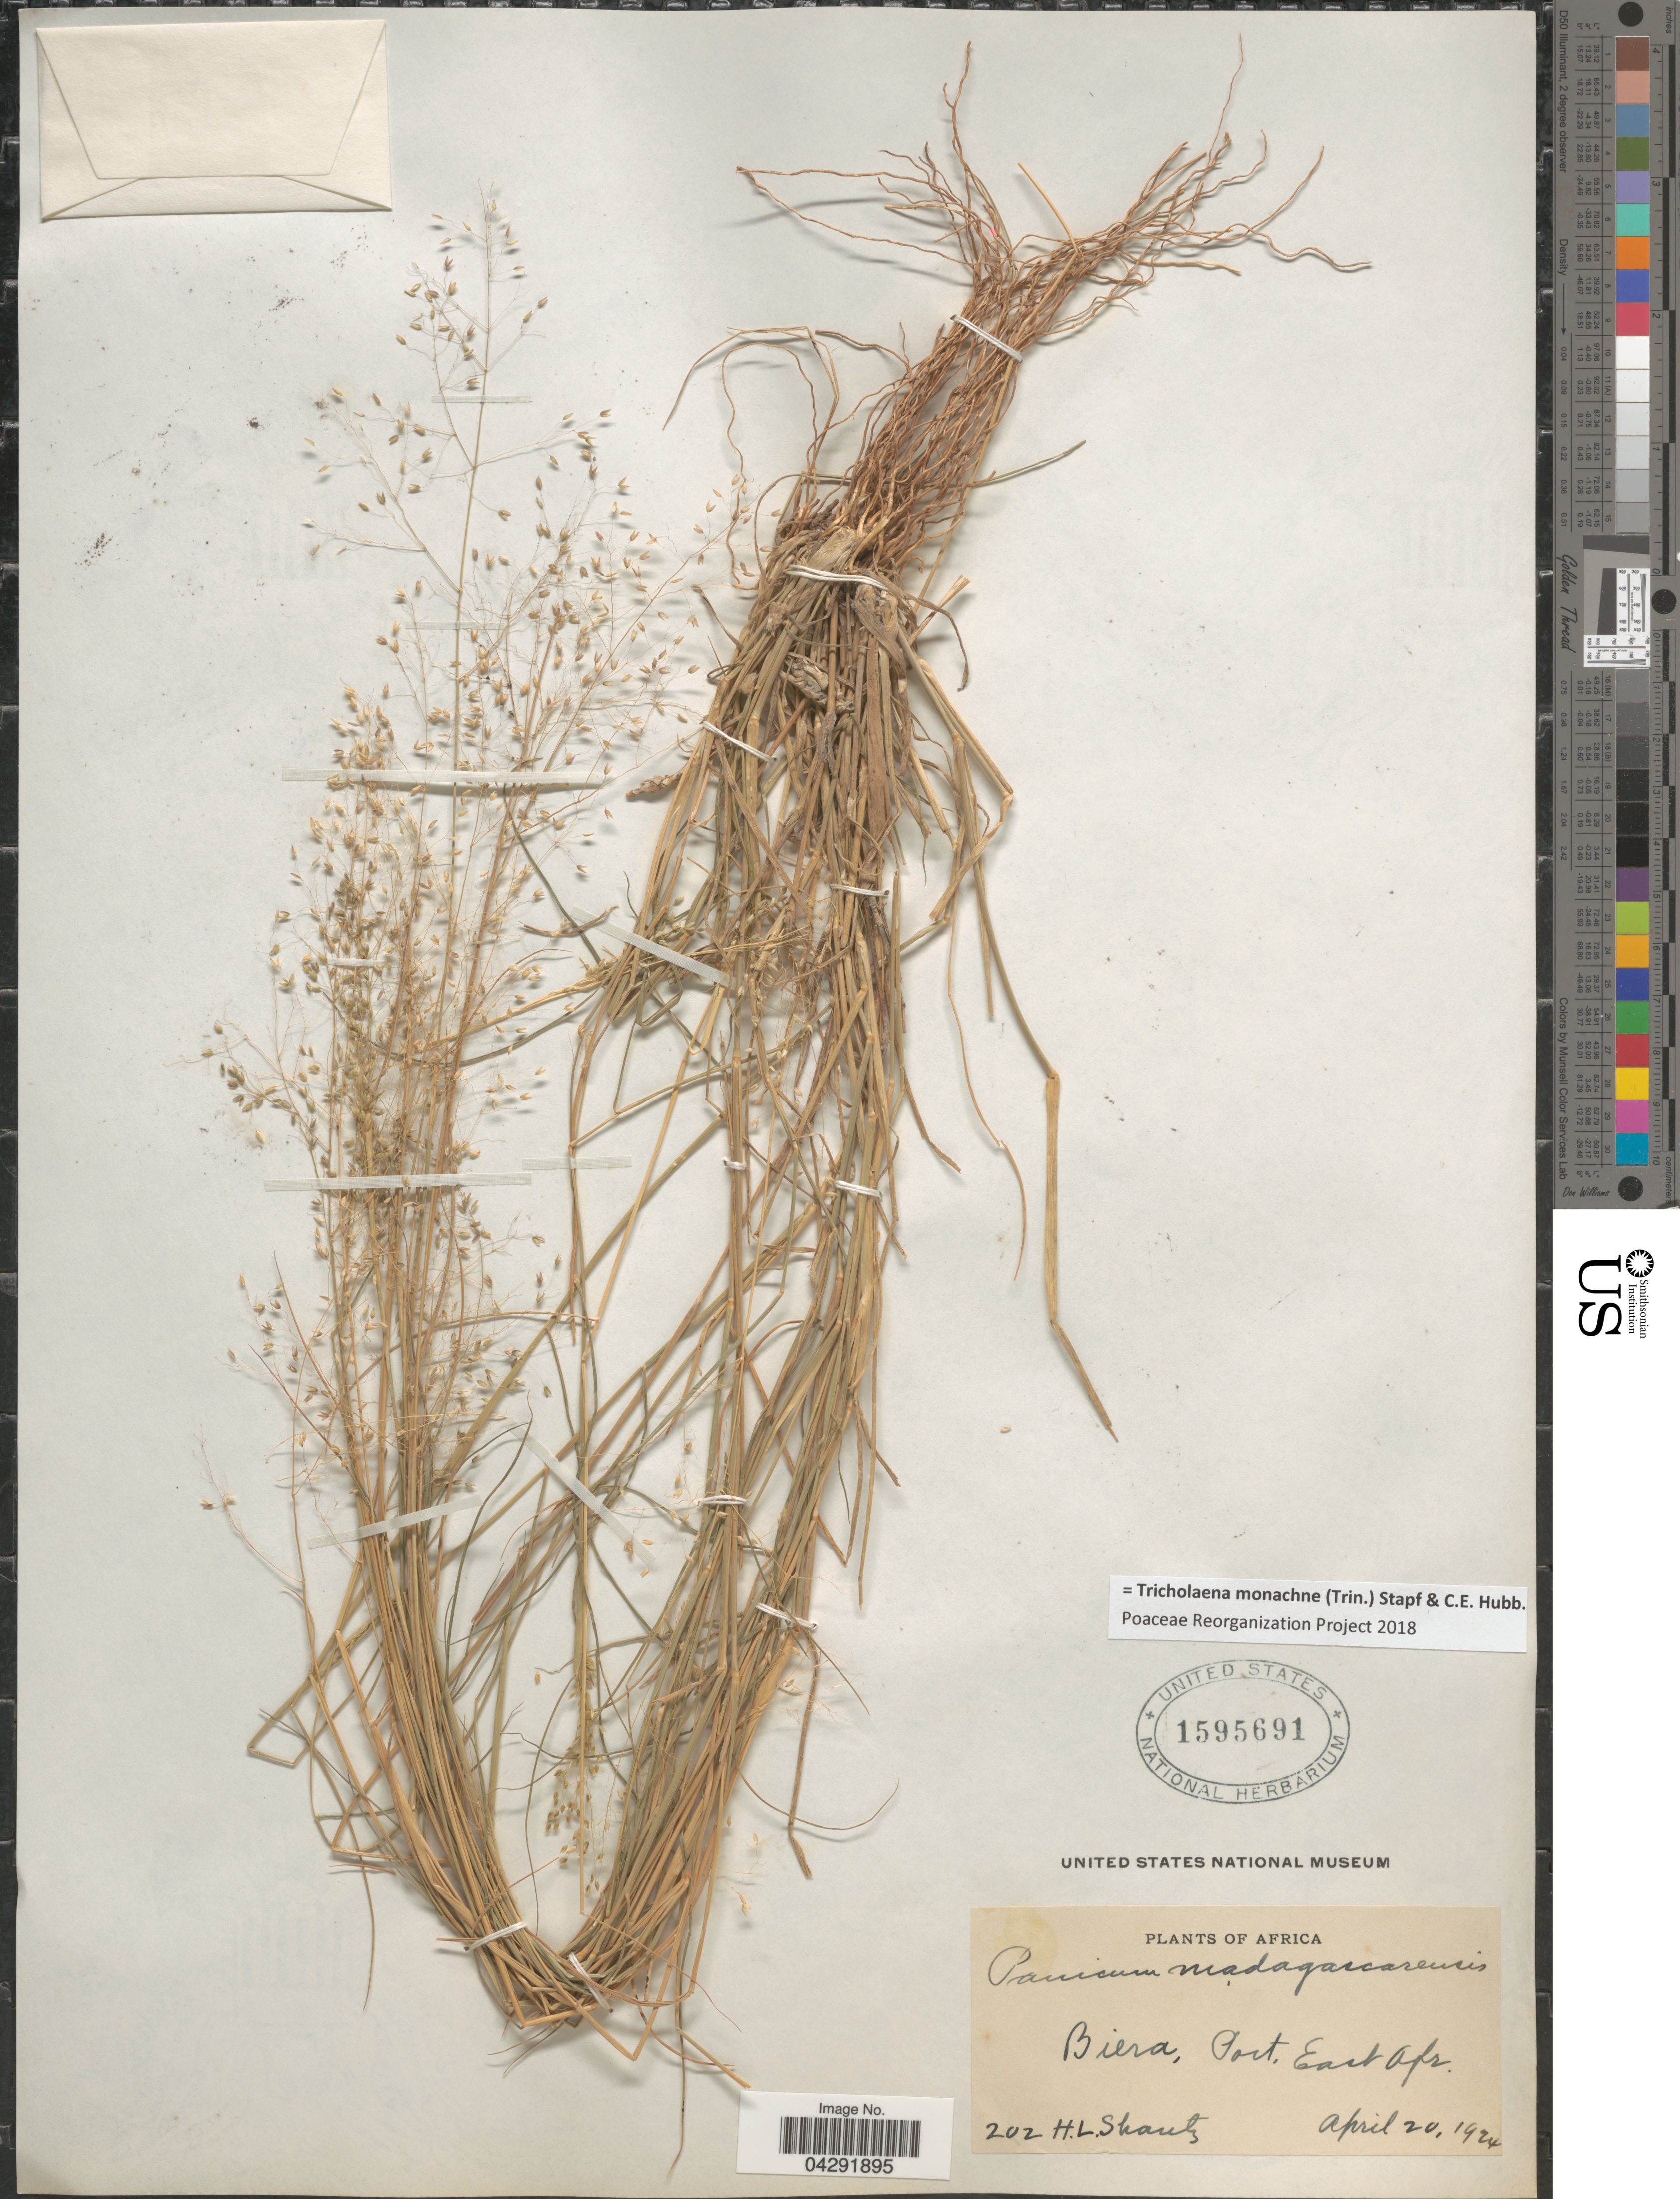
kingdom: Plantae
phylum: Tracheophyta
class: Liliopsida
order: Poales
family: Poaceae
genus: Tricholaena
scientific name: Tricholaena monachne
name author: (Trin.) Stapf & C.E. Hubb.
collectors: H. Shantz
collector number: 202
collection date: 1924-04-20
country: Mozambique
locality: Biera, Port, East Afr.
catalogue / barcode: US 1595691